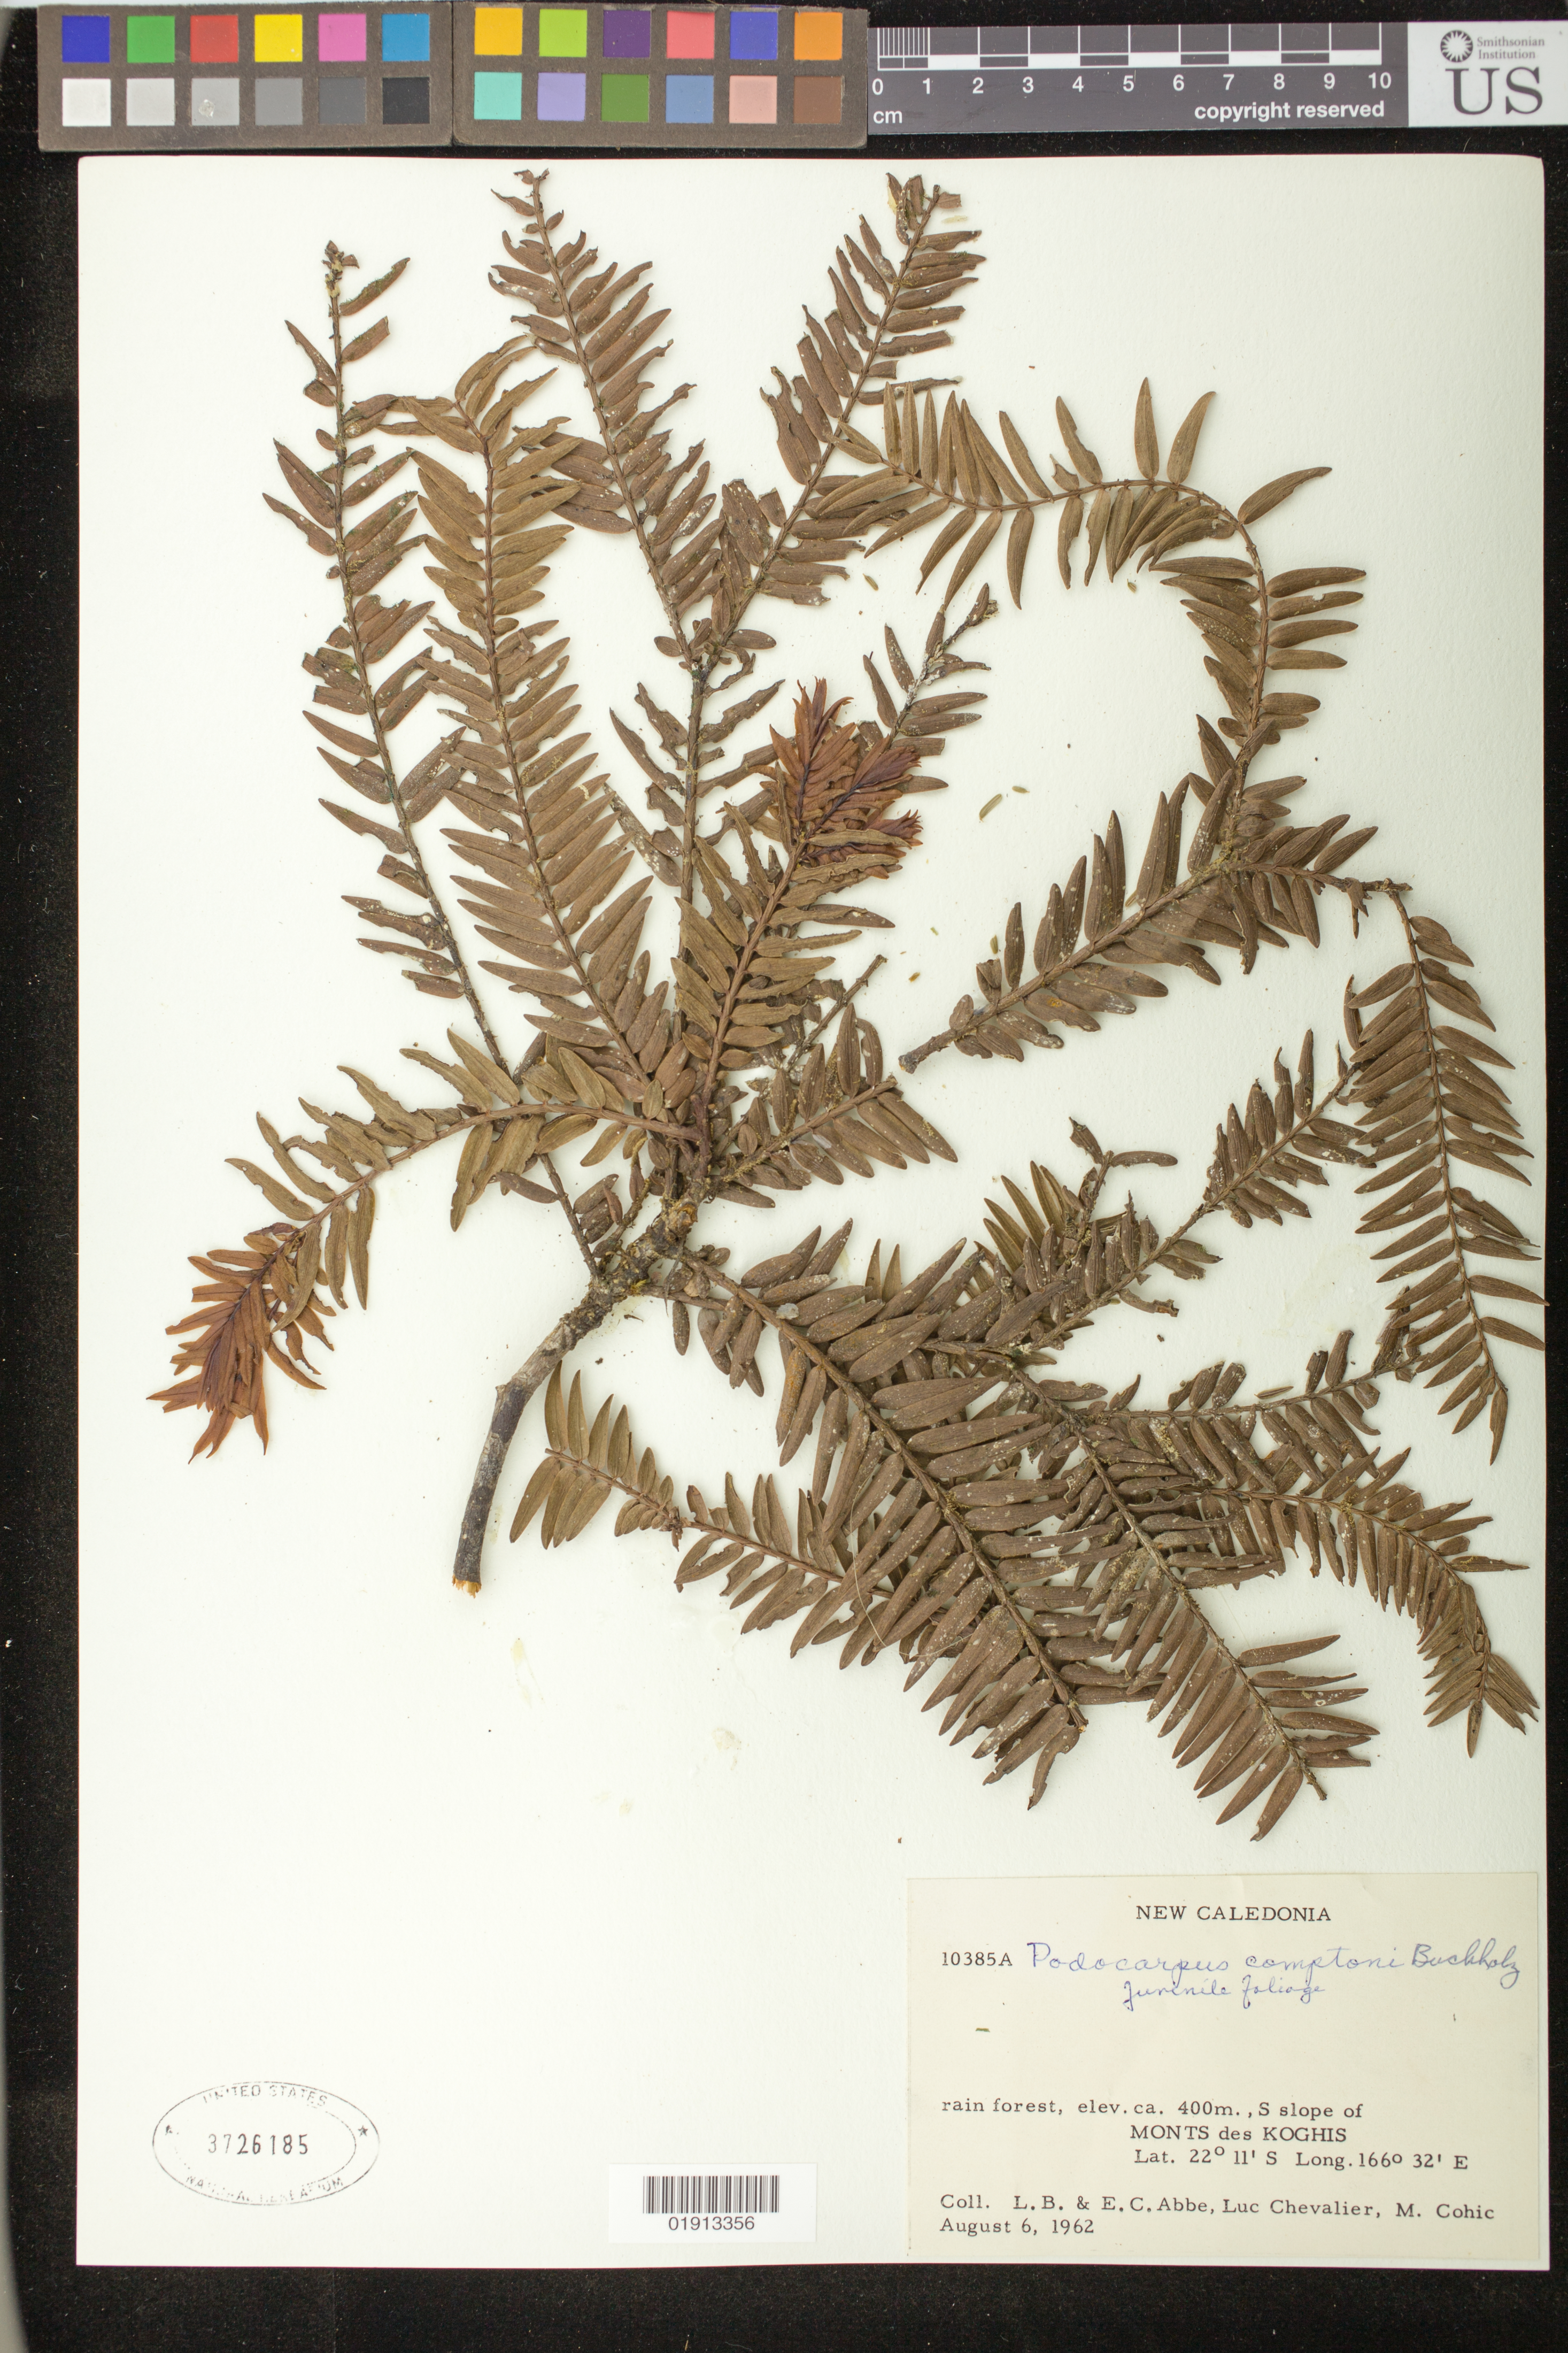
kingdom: Plantae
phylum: Tracheophyta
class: Pinopsida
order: Pinales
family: Podocarpaceae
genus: Podocarpus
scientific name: Podocarpus comptonii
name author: J. Buchholz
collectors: L. B. Abbe, E. C. Abbe, L. Chevalier & M. Cohic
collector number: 10385A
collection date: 1962-08-06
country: New Caledonia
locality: S slope of Monts des Koghis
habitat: Rain forest.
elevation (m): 400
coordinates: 22 11 S, 166 32 E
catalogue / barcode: US 3726185